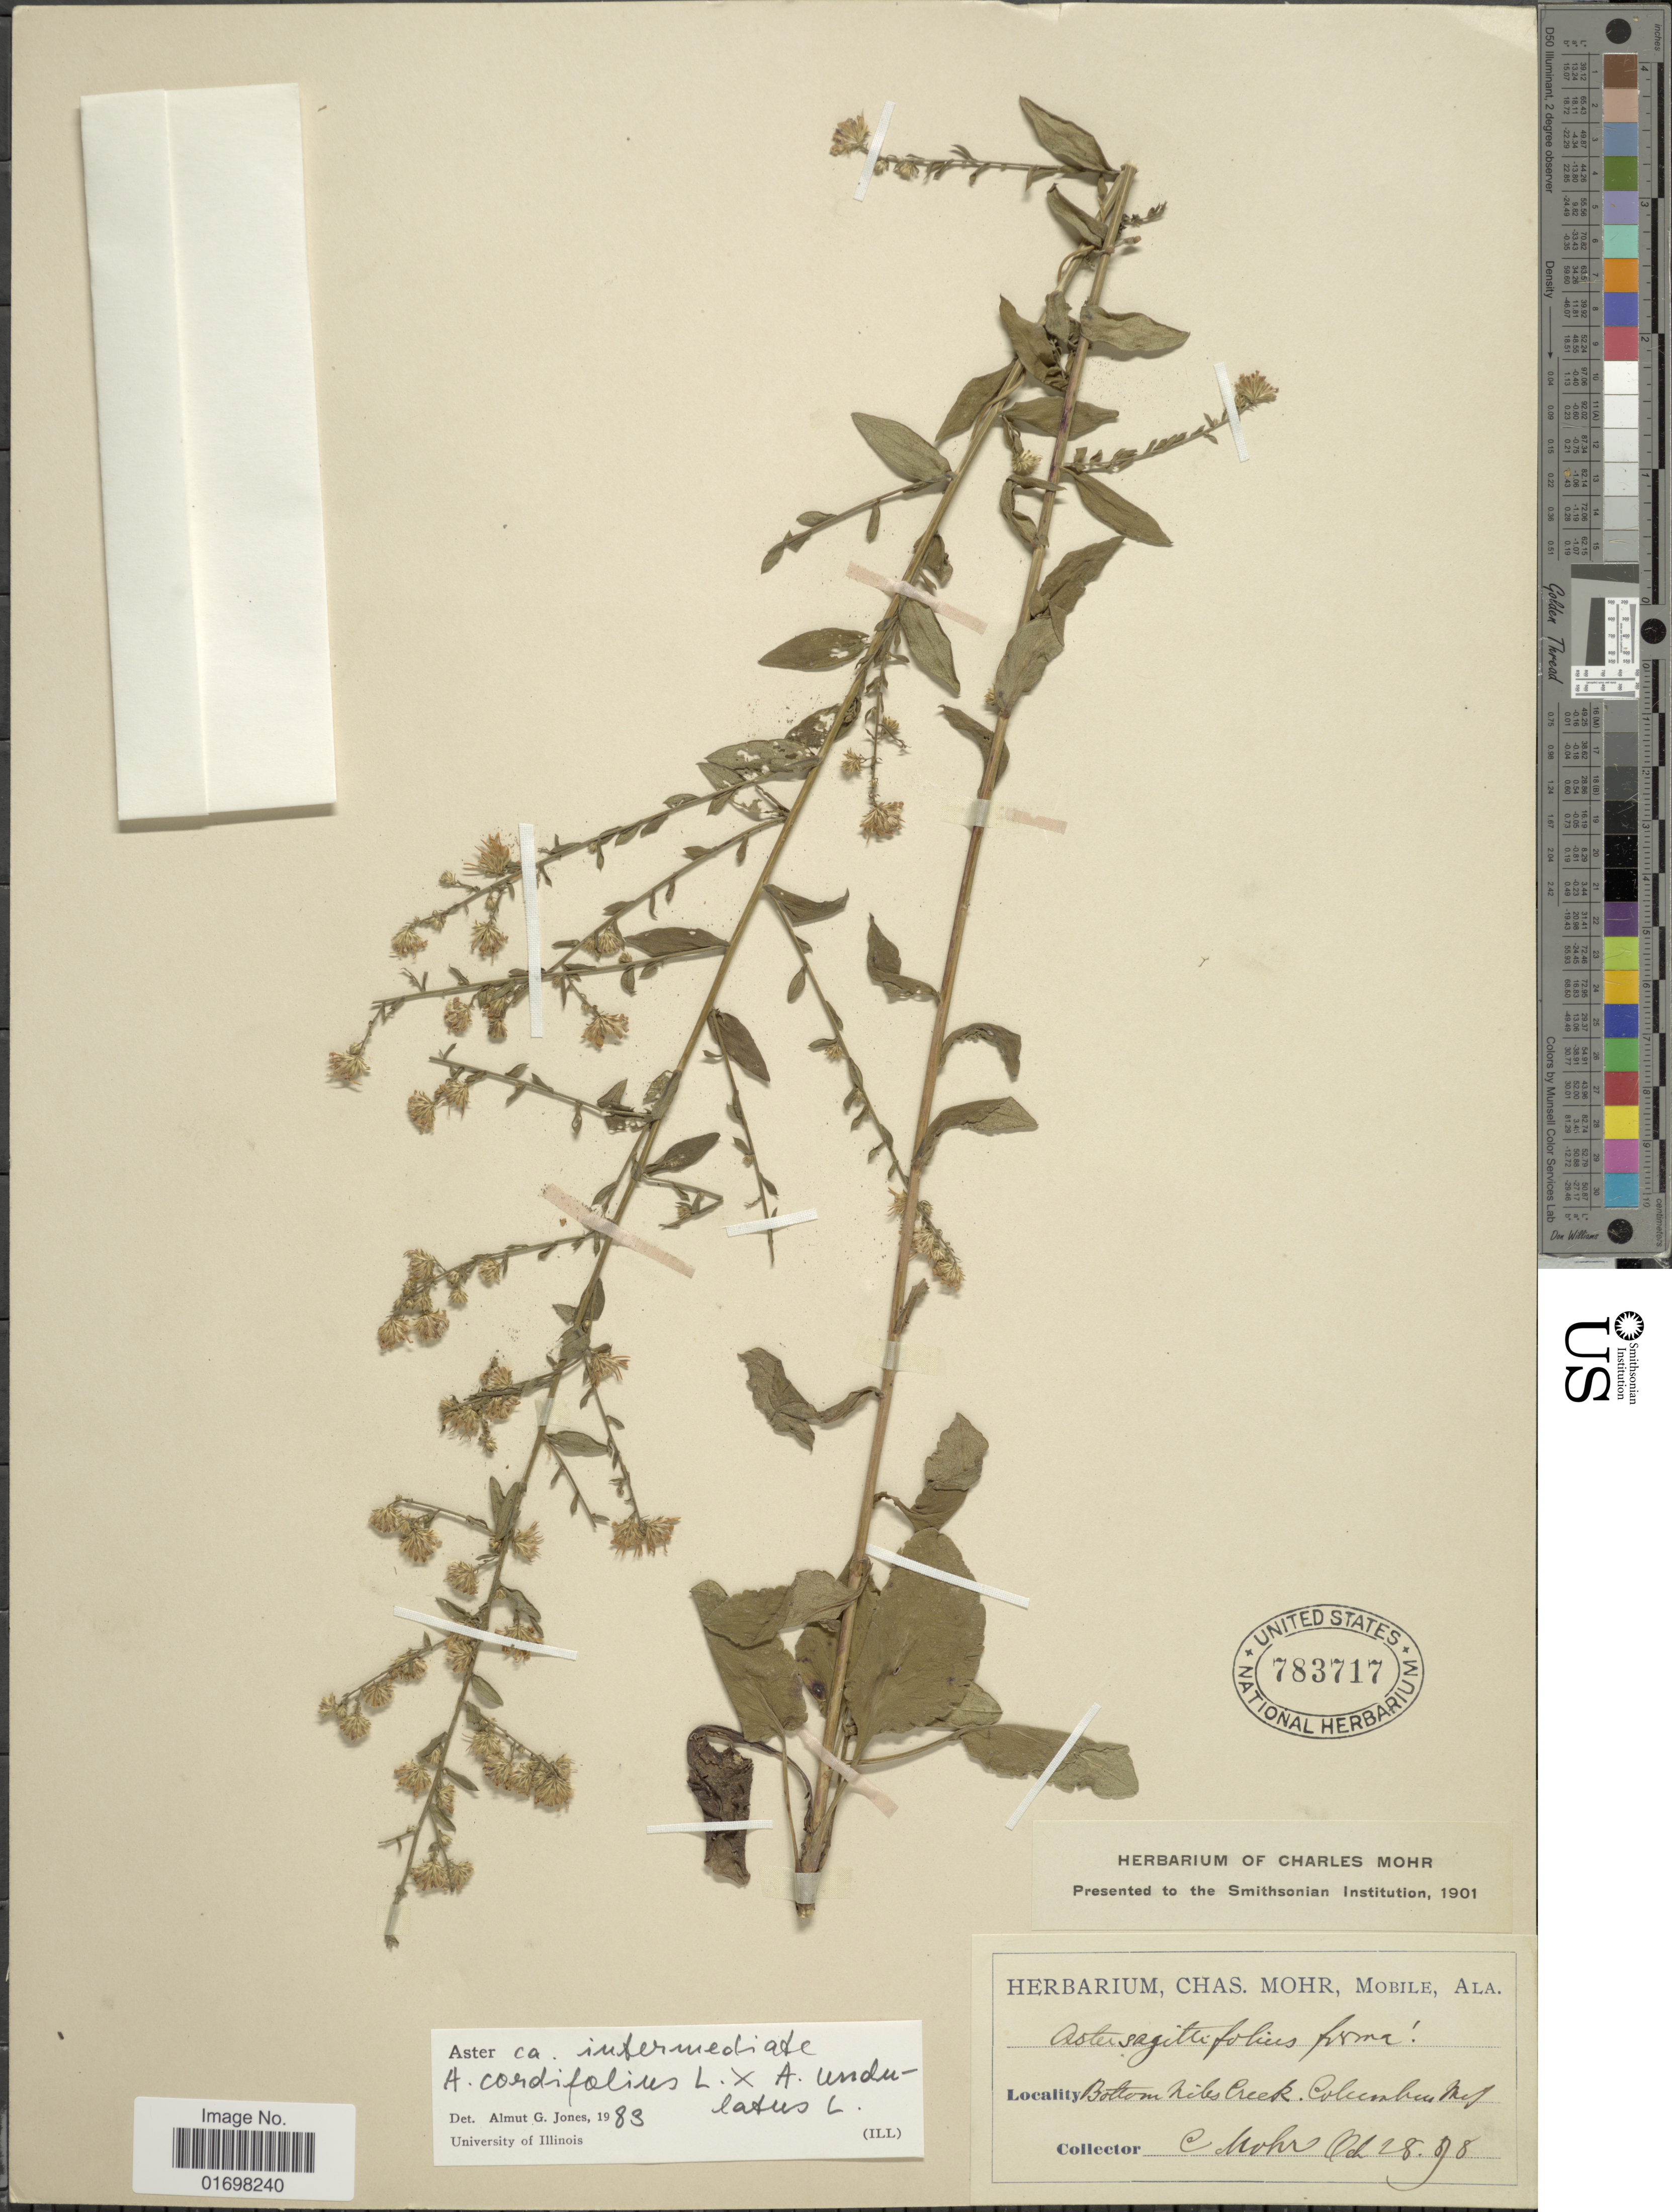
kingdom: Plantae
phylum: Tracheophyta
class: Magnoliopsida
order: Asterales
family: Asteraceae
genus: Symphyotrichum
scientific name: Symphyotrichum cordifolium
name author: (L.) G.L. Nesom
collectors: C. T. Mohr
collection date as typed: Transcribed d/m/y: 28/10/98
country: United States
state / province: Mississippi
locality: Bottom Miles Creek, Columbus.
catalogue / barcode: US 783717